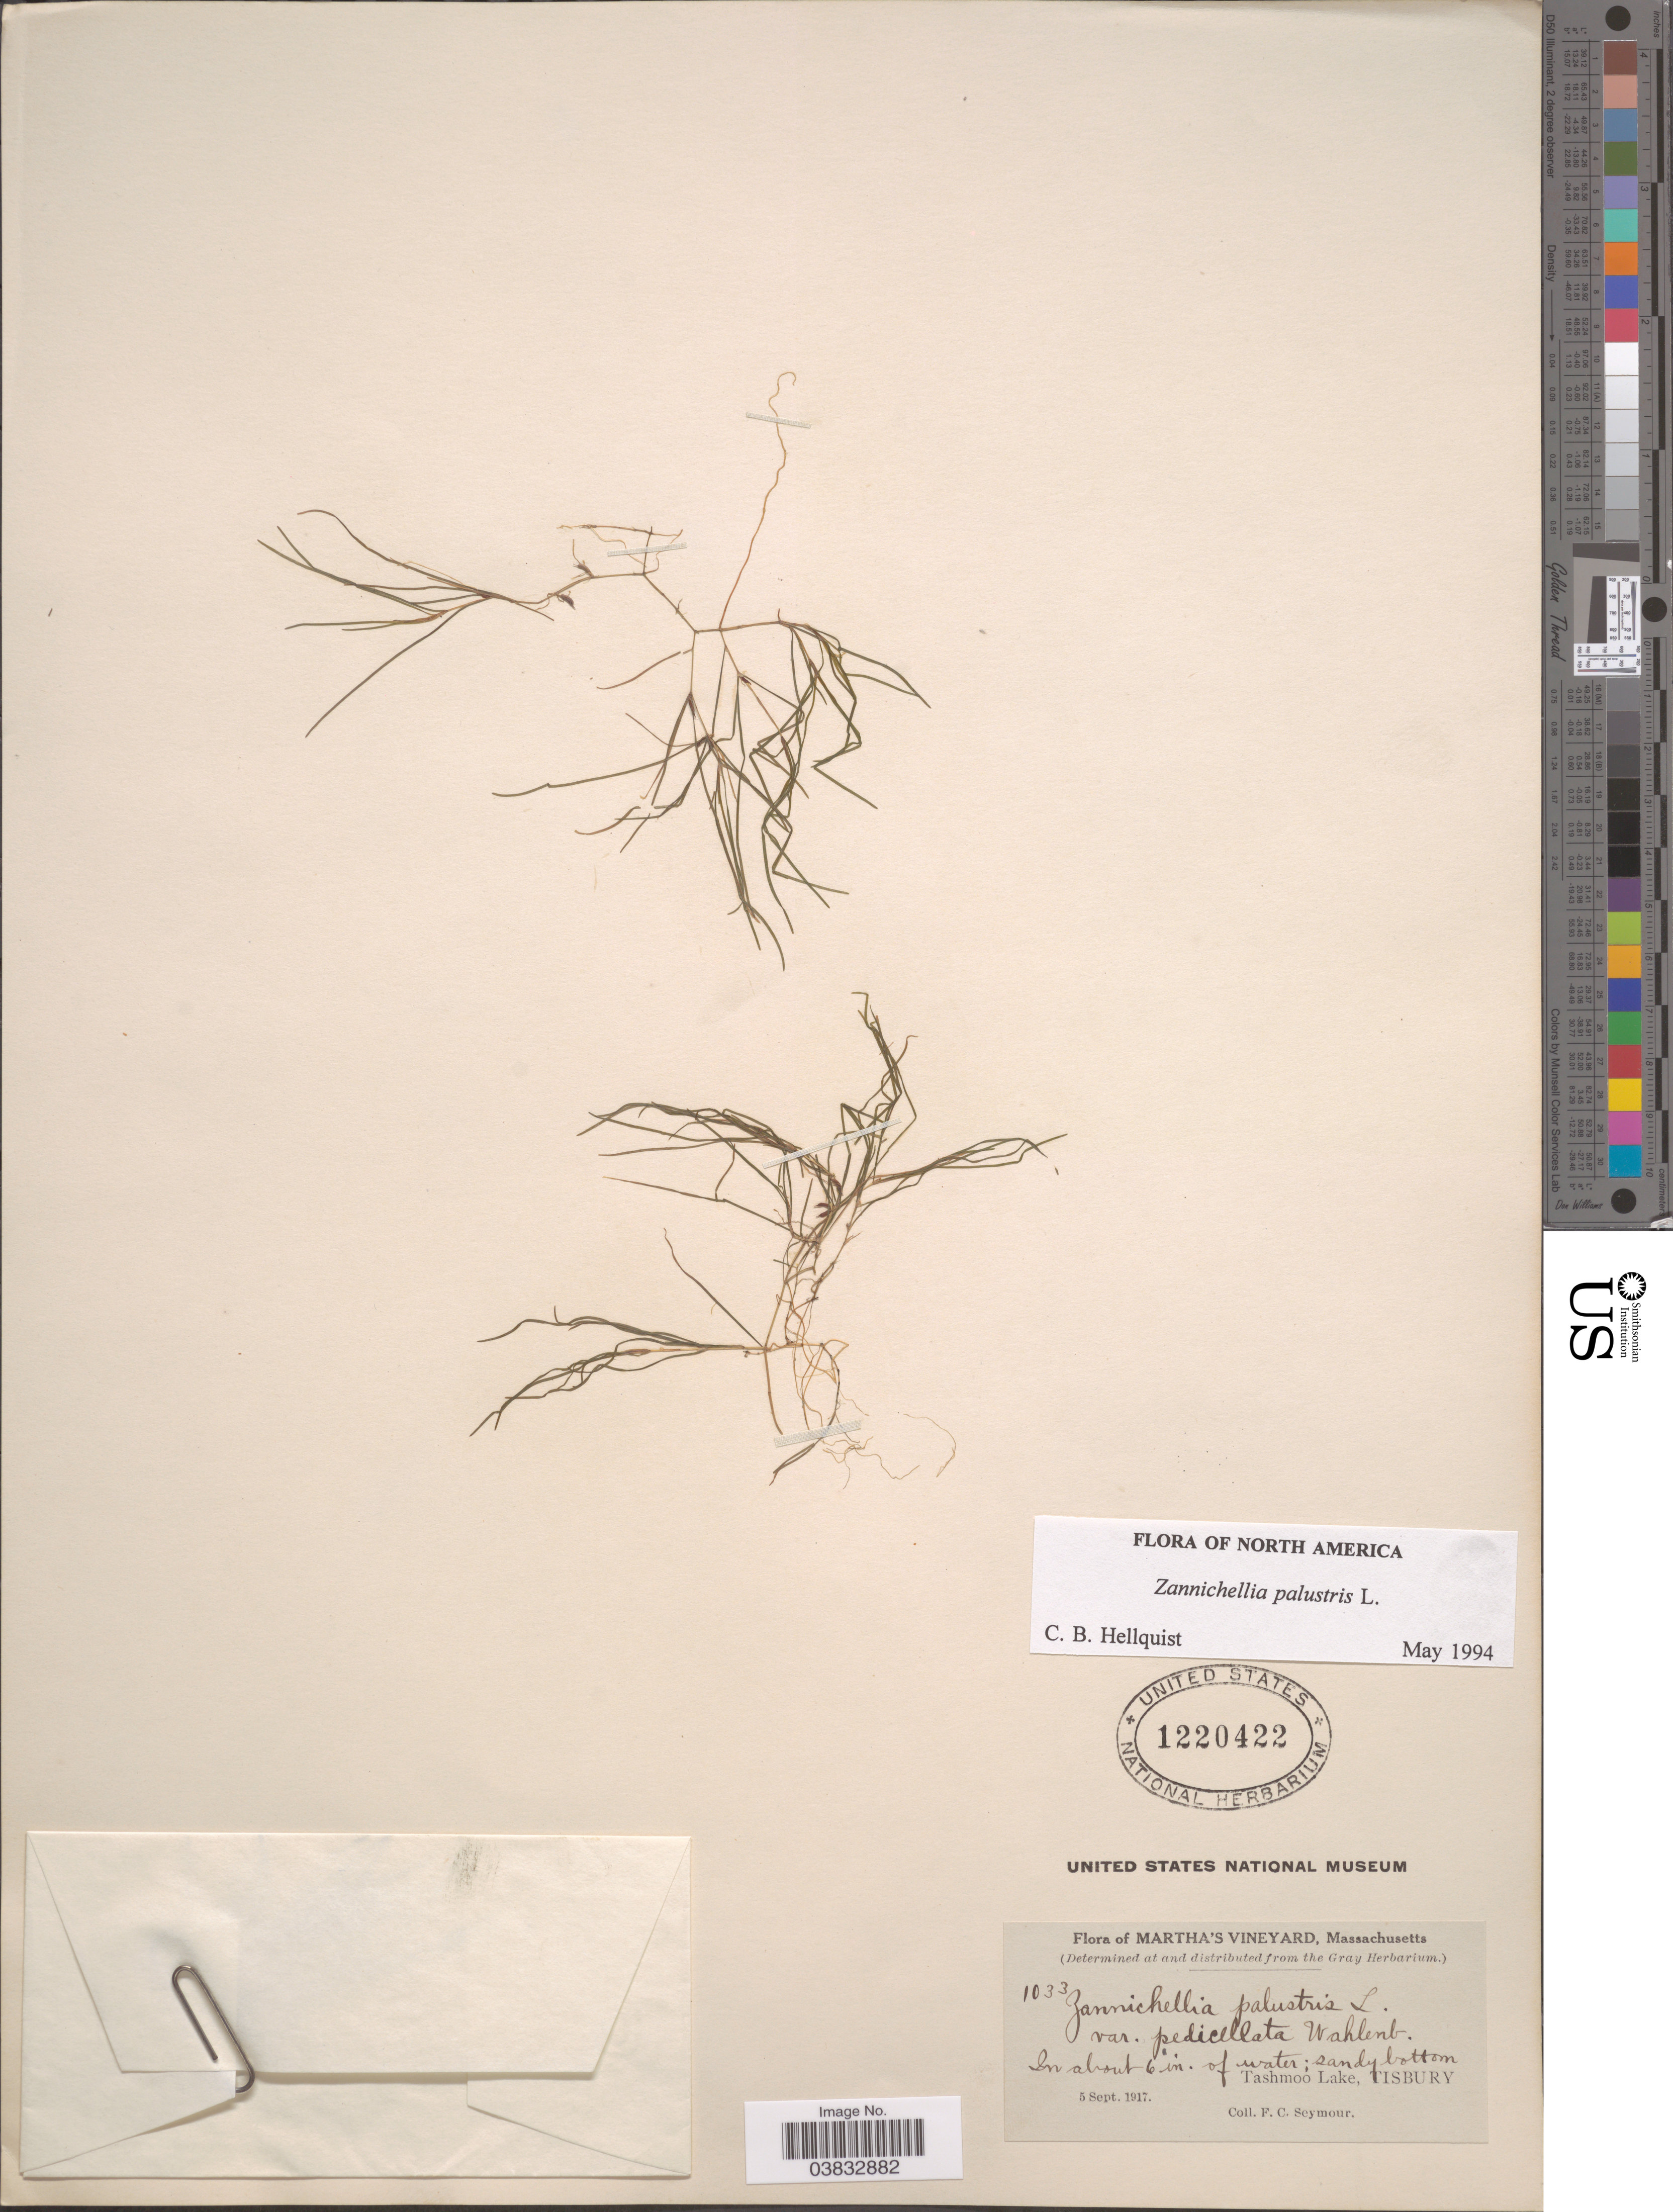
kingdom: Plantae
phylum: Tracheophyta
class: Liliopsida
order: Alismatales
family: Potamogetonaceae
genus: Zannichellia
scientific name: Zannichellia palustris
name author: L.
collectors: F. C. Seymour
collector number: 1033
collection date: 1917-09-05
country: United States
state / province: Massachusetts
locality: Martha's Vineyard. Tashmoo Lake, Tisbury.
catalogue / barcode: US 1220422